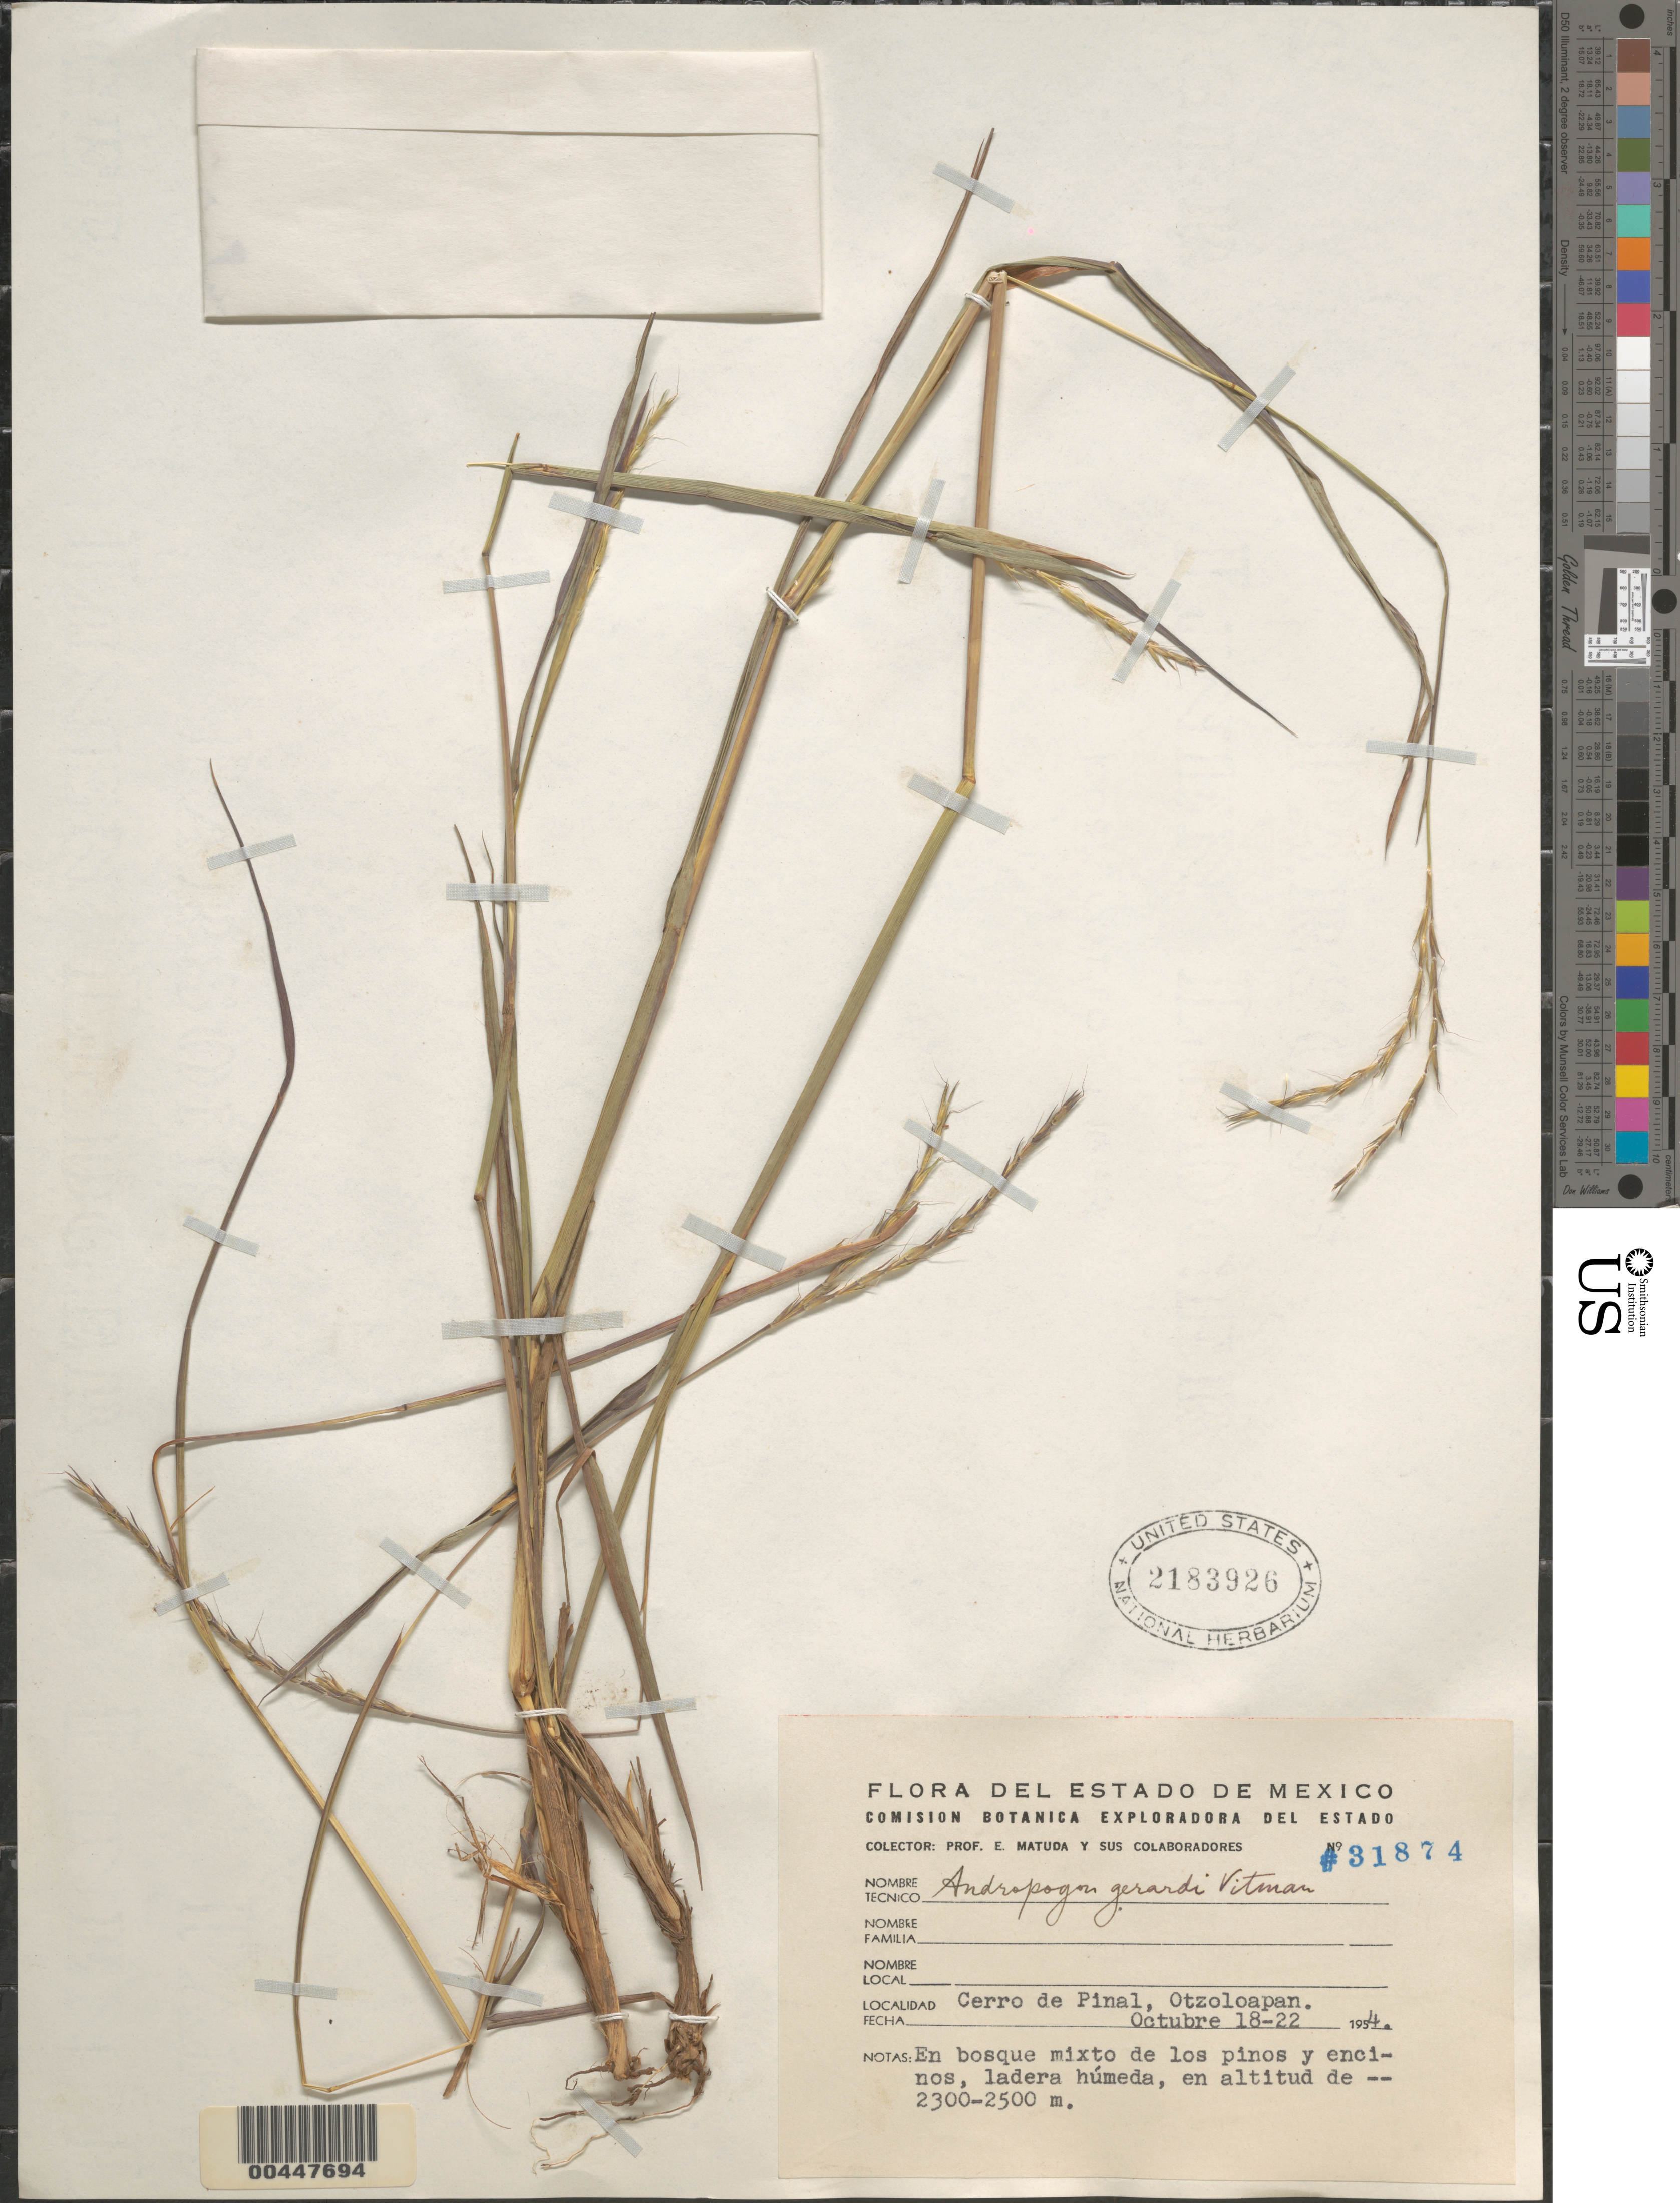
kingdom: Plantae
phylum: Tracheophyta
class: Liliopsida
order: Poales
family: Poaceae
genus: Andropogon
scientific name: Andropogon gerardii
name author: Vitman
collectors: E. Matuda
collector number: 31874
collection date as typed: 18 Oct 1954 to 22 Oct 1954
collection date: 1954-10-18/1954-10-22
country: Mexico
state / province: México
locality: Cerro de Pinal, Otzoloapan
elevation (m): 2300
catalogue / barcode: US 2183926